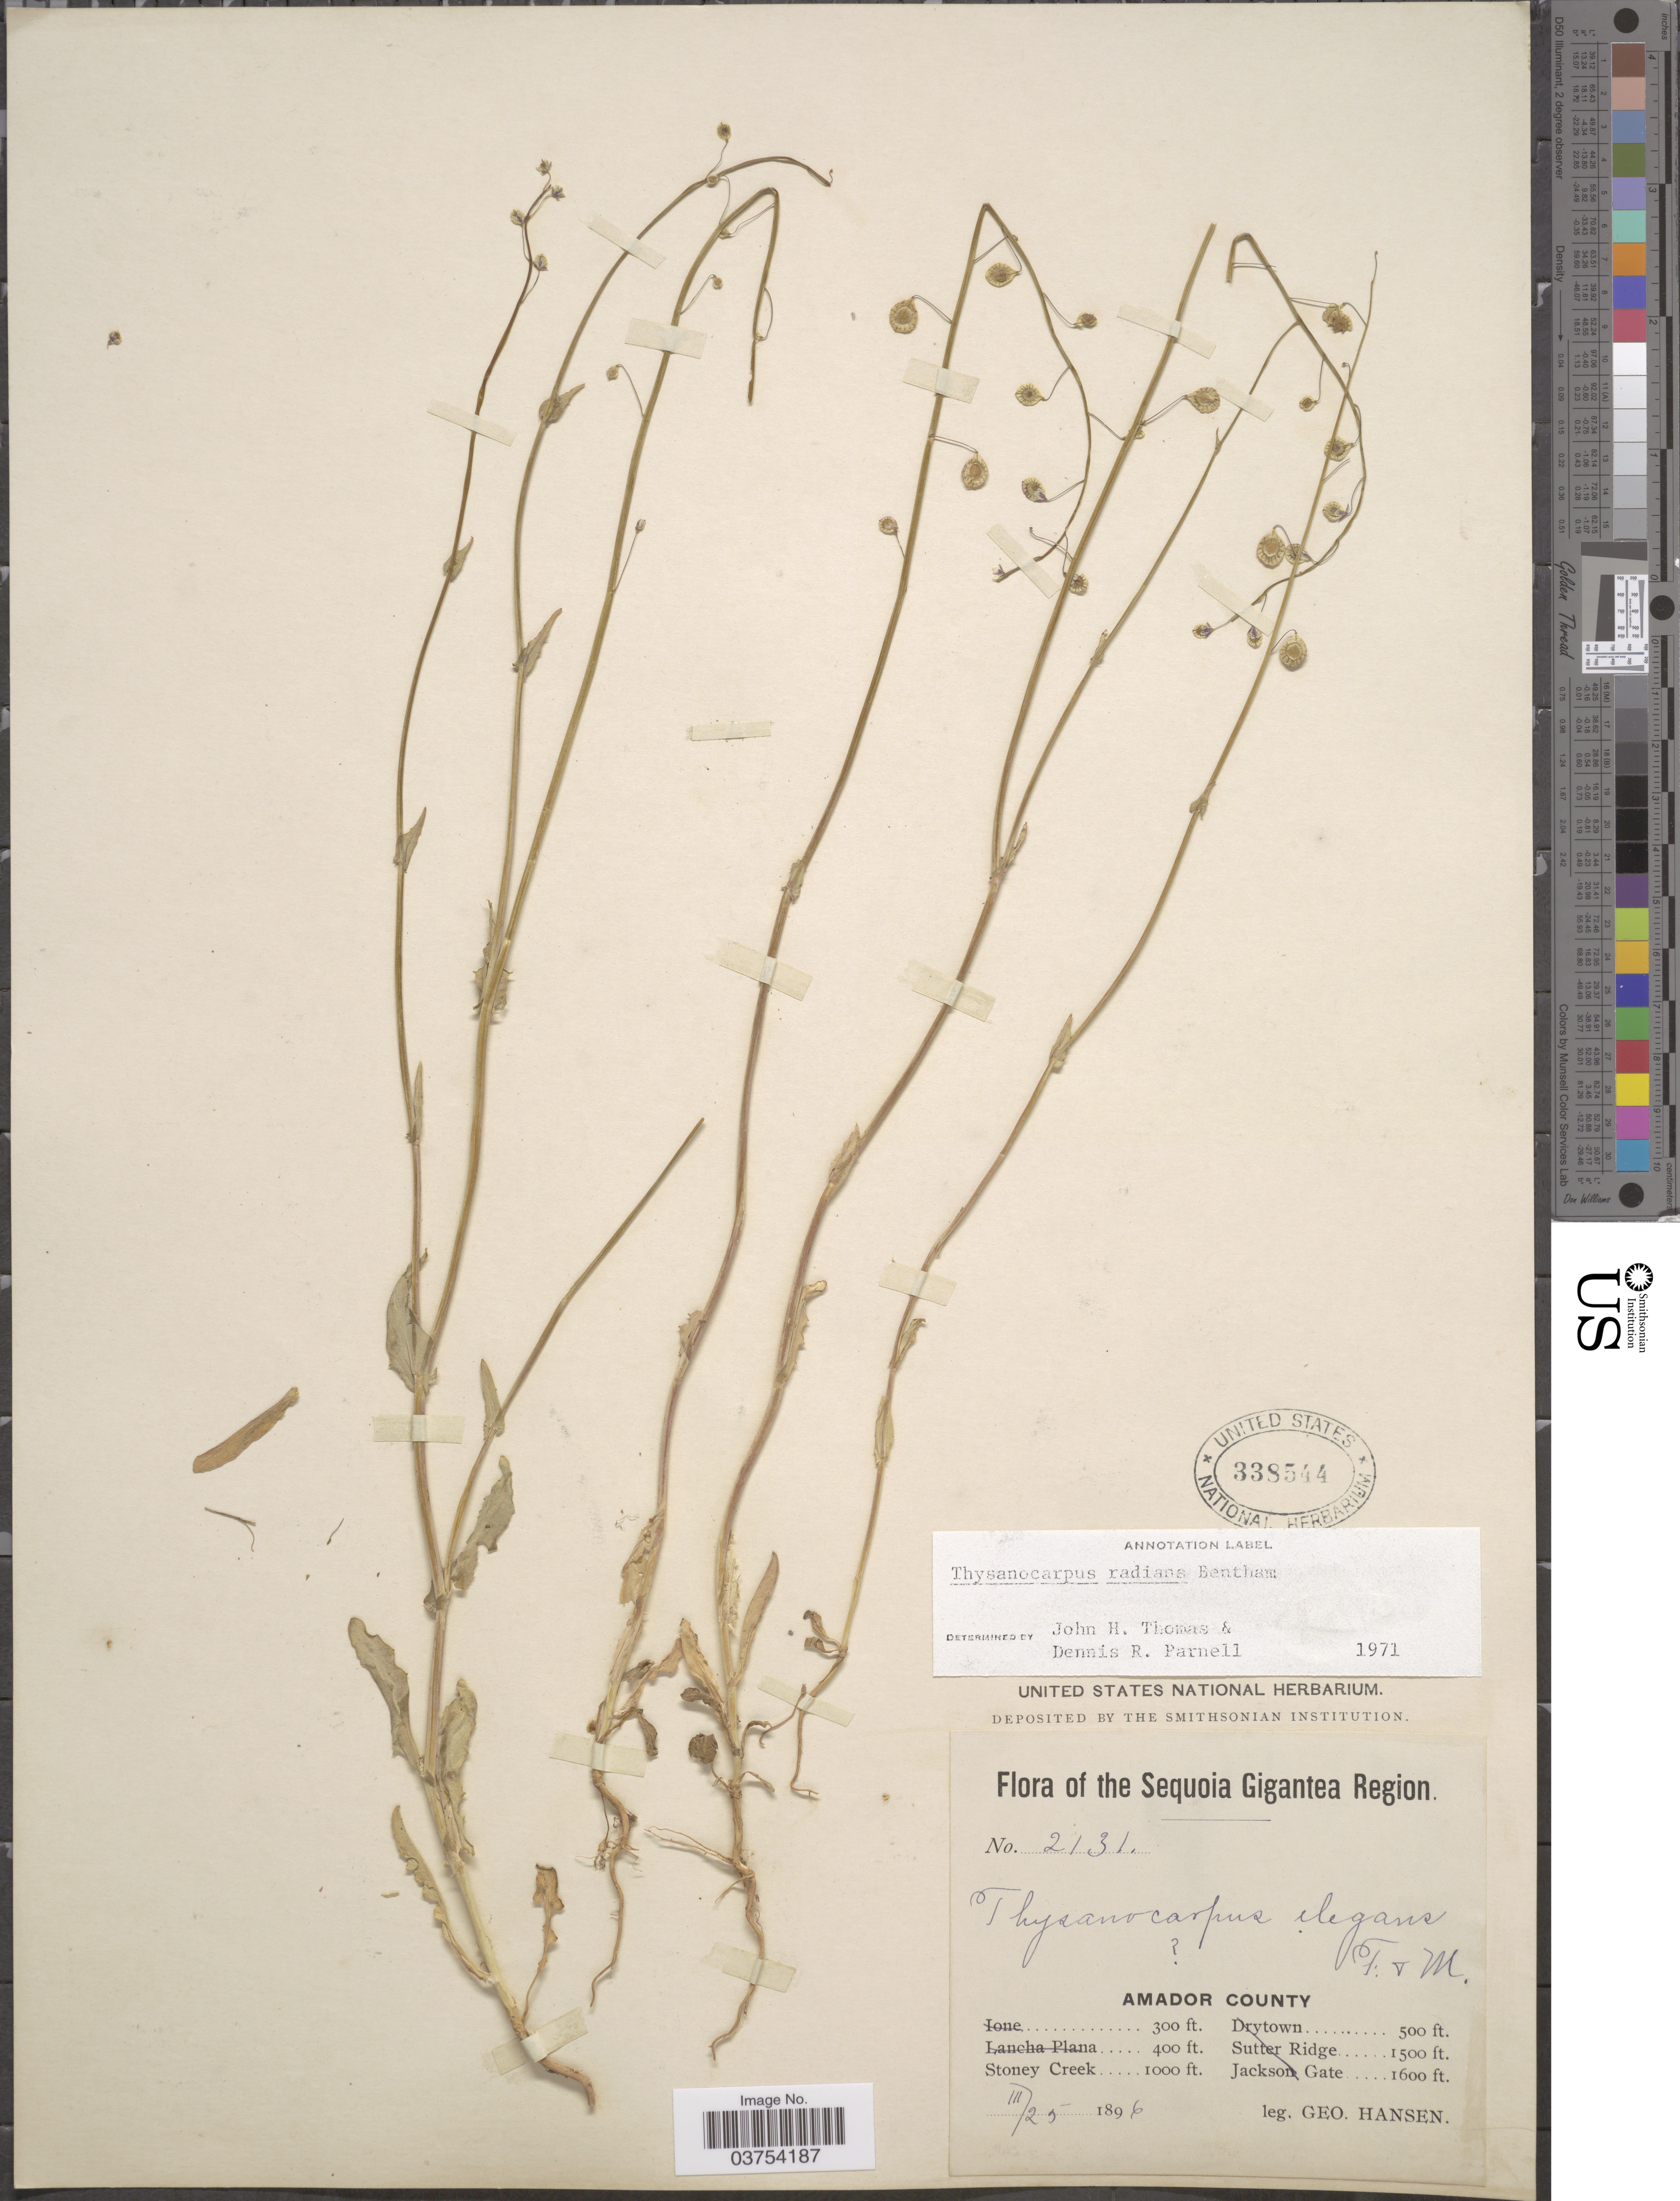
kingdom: Plantae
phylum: Tracheophyta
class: Magnoliopsida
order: Brassicales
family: Brassicaceae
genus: Thysanocarpus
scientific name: Thysanocarpus radians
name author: Benth.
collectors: G. Hansen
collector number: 2131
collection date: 1896-03-25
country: United States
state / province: California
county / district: Amador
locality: The Sequoia Gigantea Region. Amador County. Stoney Creek.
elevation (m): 305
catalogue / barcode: US 338544